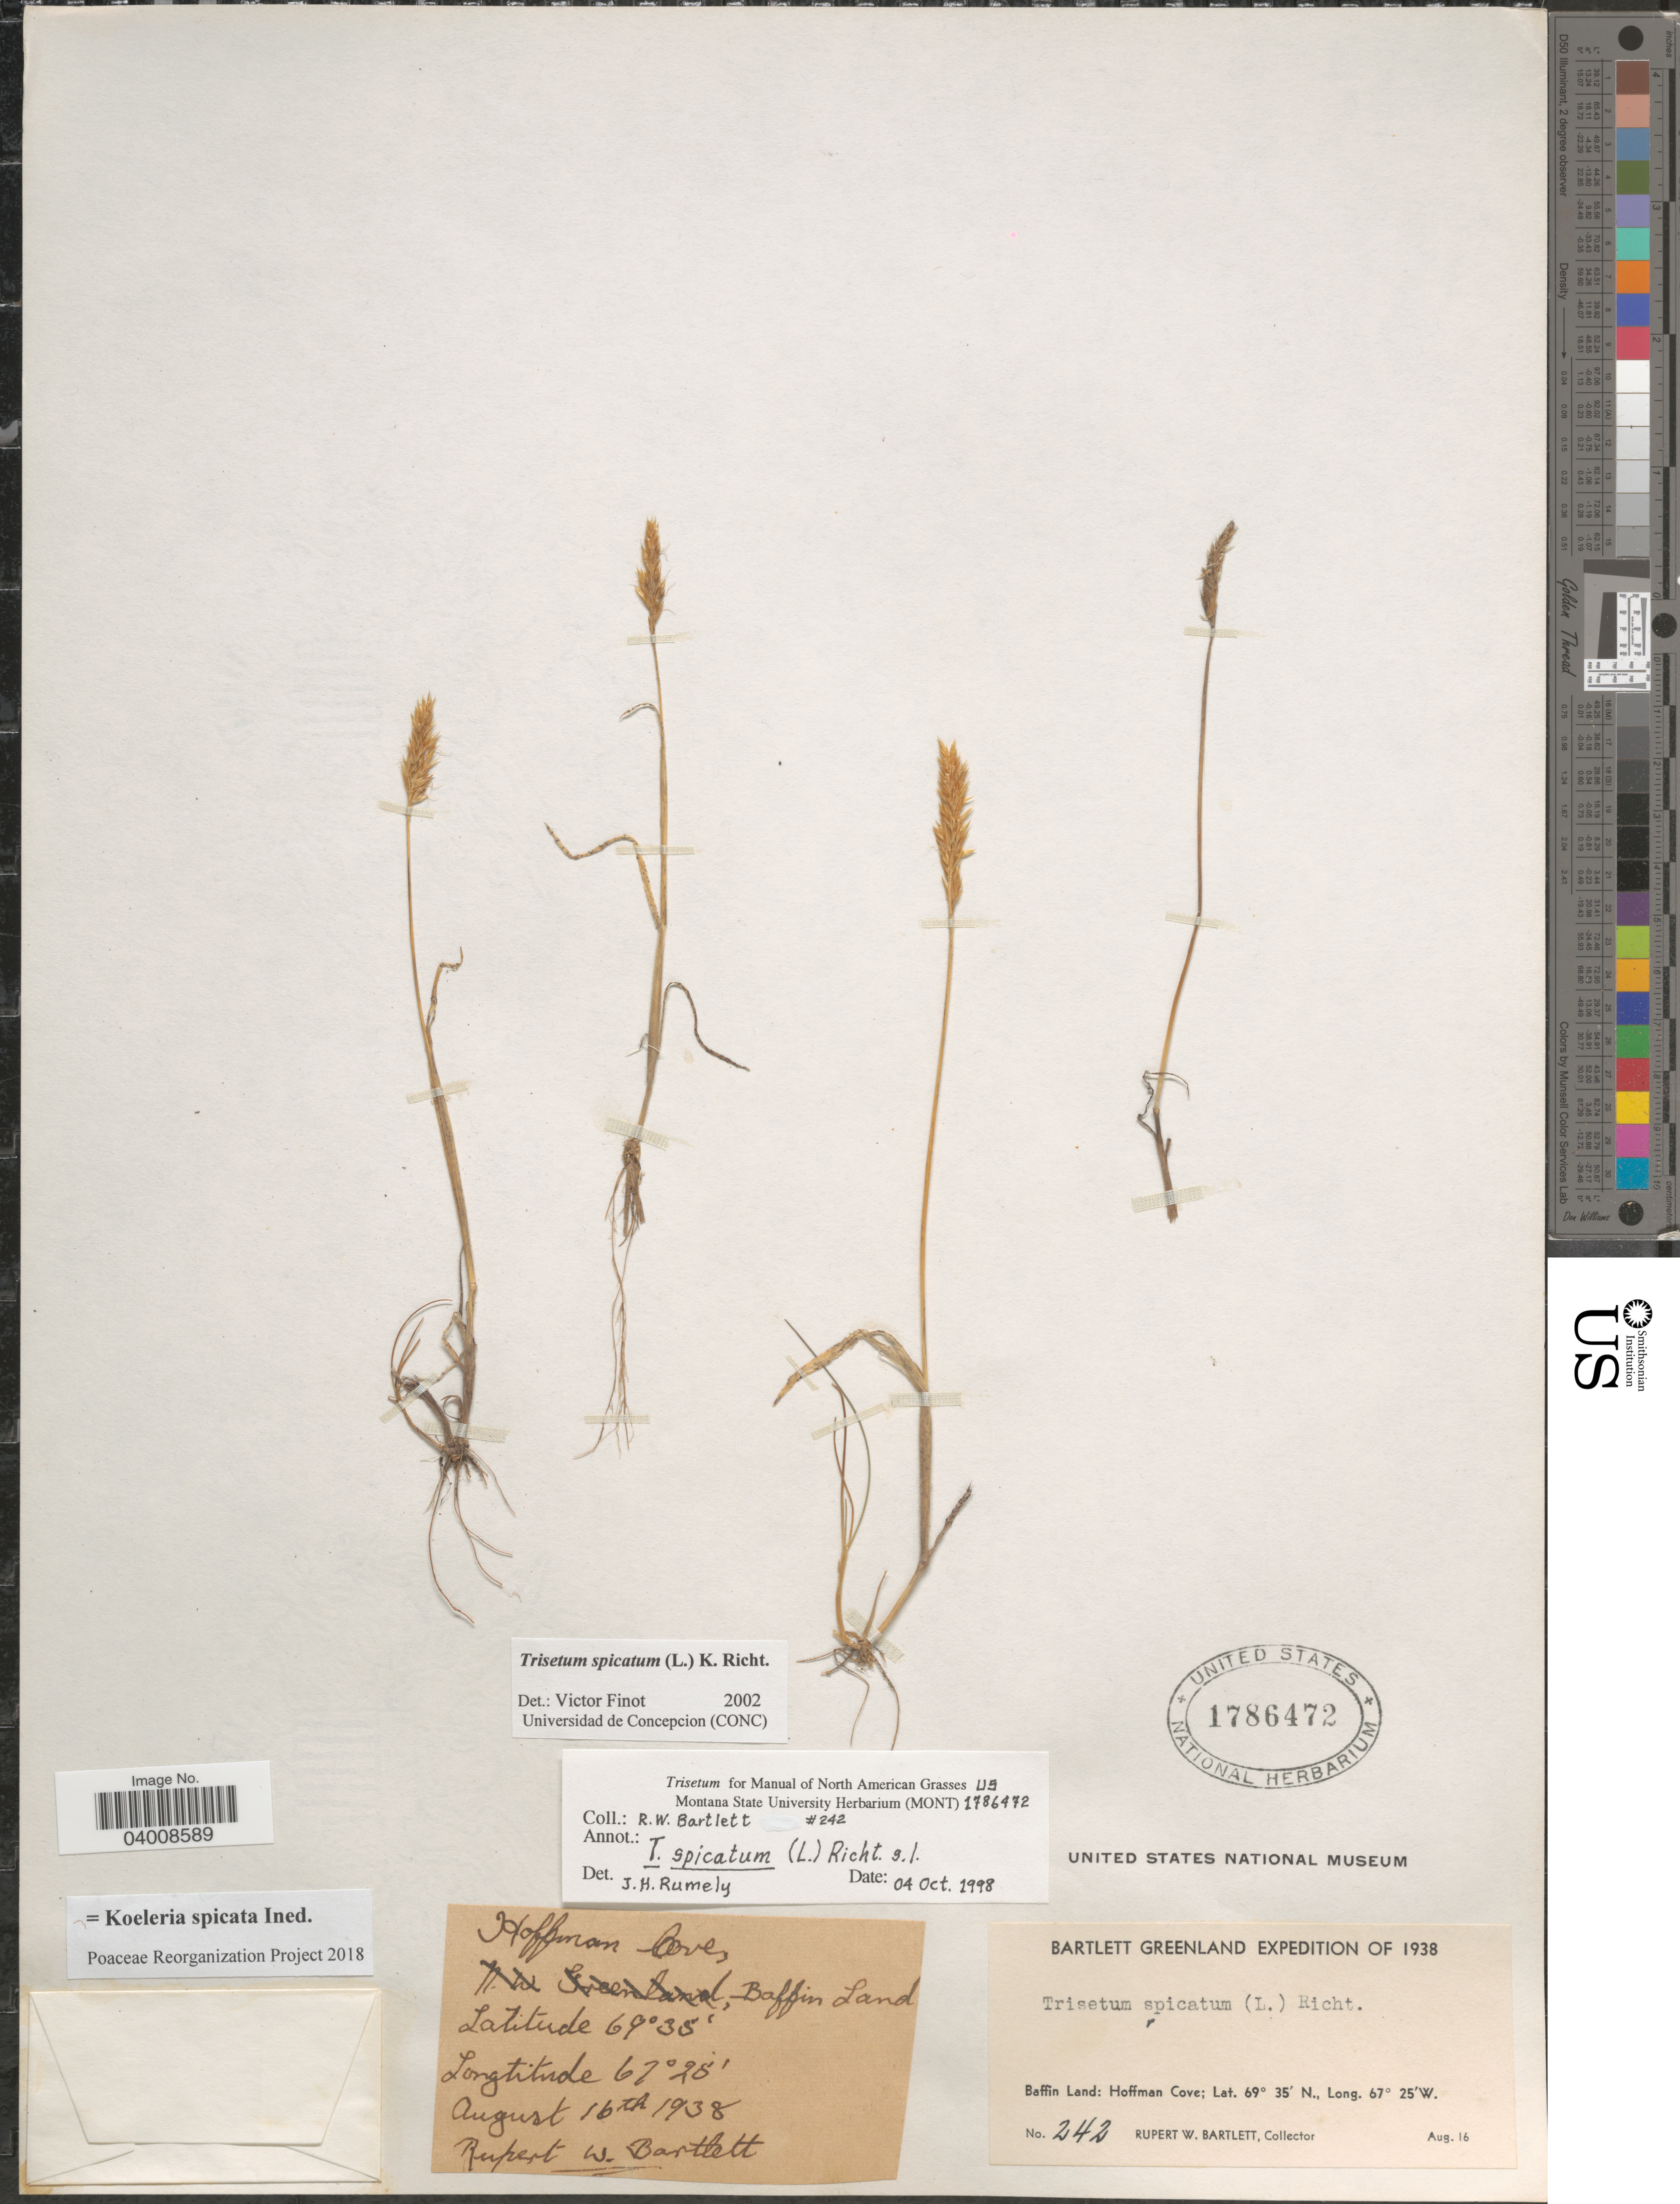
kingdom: Plantae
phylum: Tracheophyta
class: Liliopsida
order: Poales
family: Poaceae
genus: Koeleria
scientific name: Koeleria spicata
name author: (L.) Barberá et al.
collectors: R. W. Bartlett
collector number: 242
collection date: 1938-08-16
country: Canada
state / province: Nunavut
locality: Hoffman Cove, Baffin Land. Baffin Land: Hoffman Cove.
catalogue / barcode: US 1786472